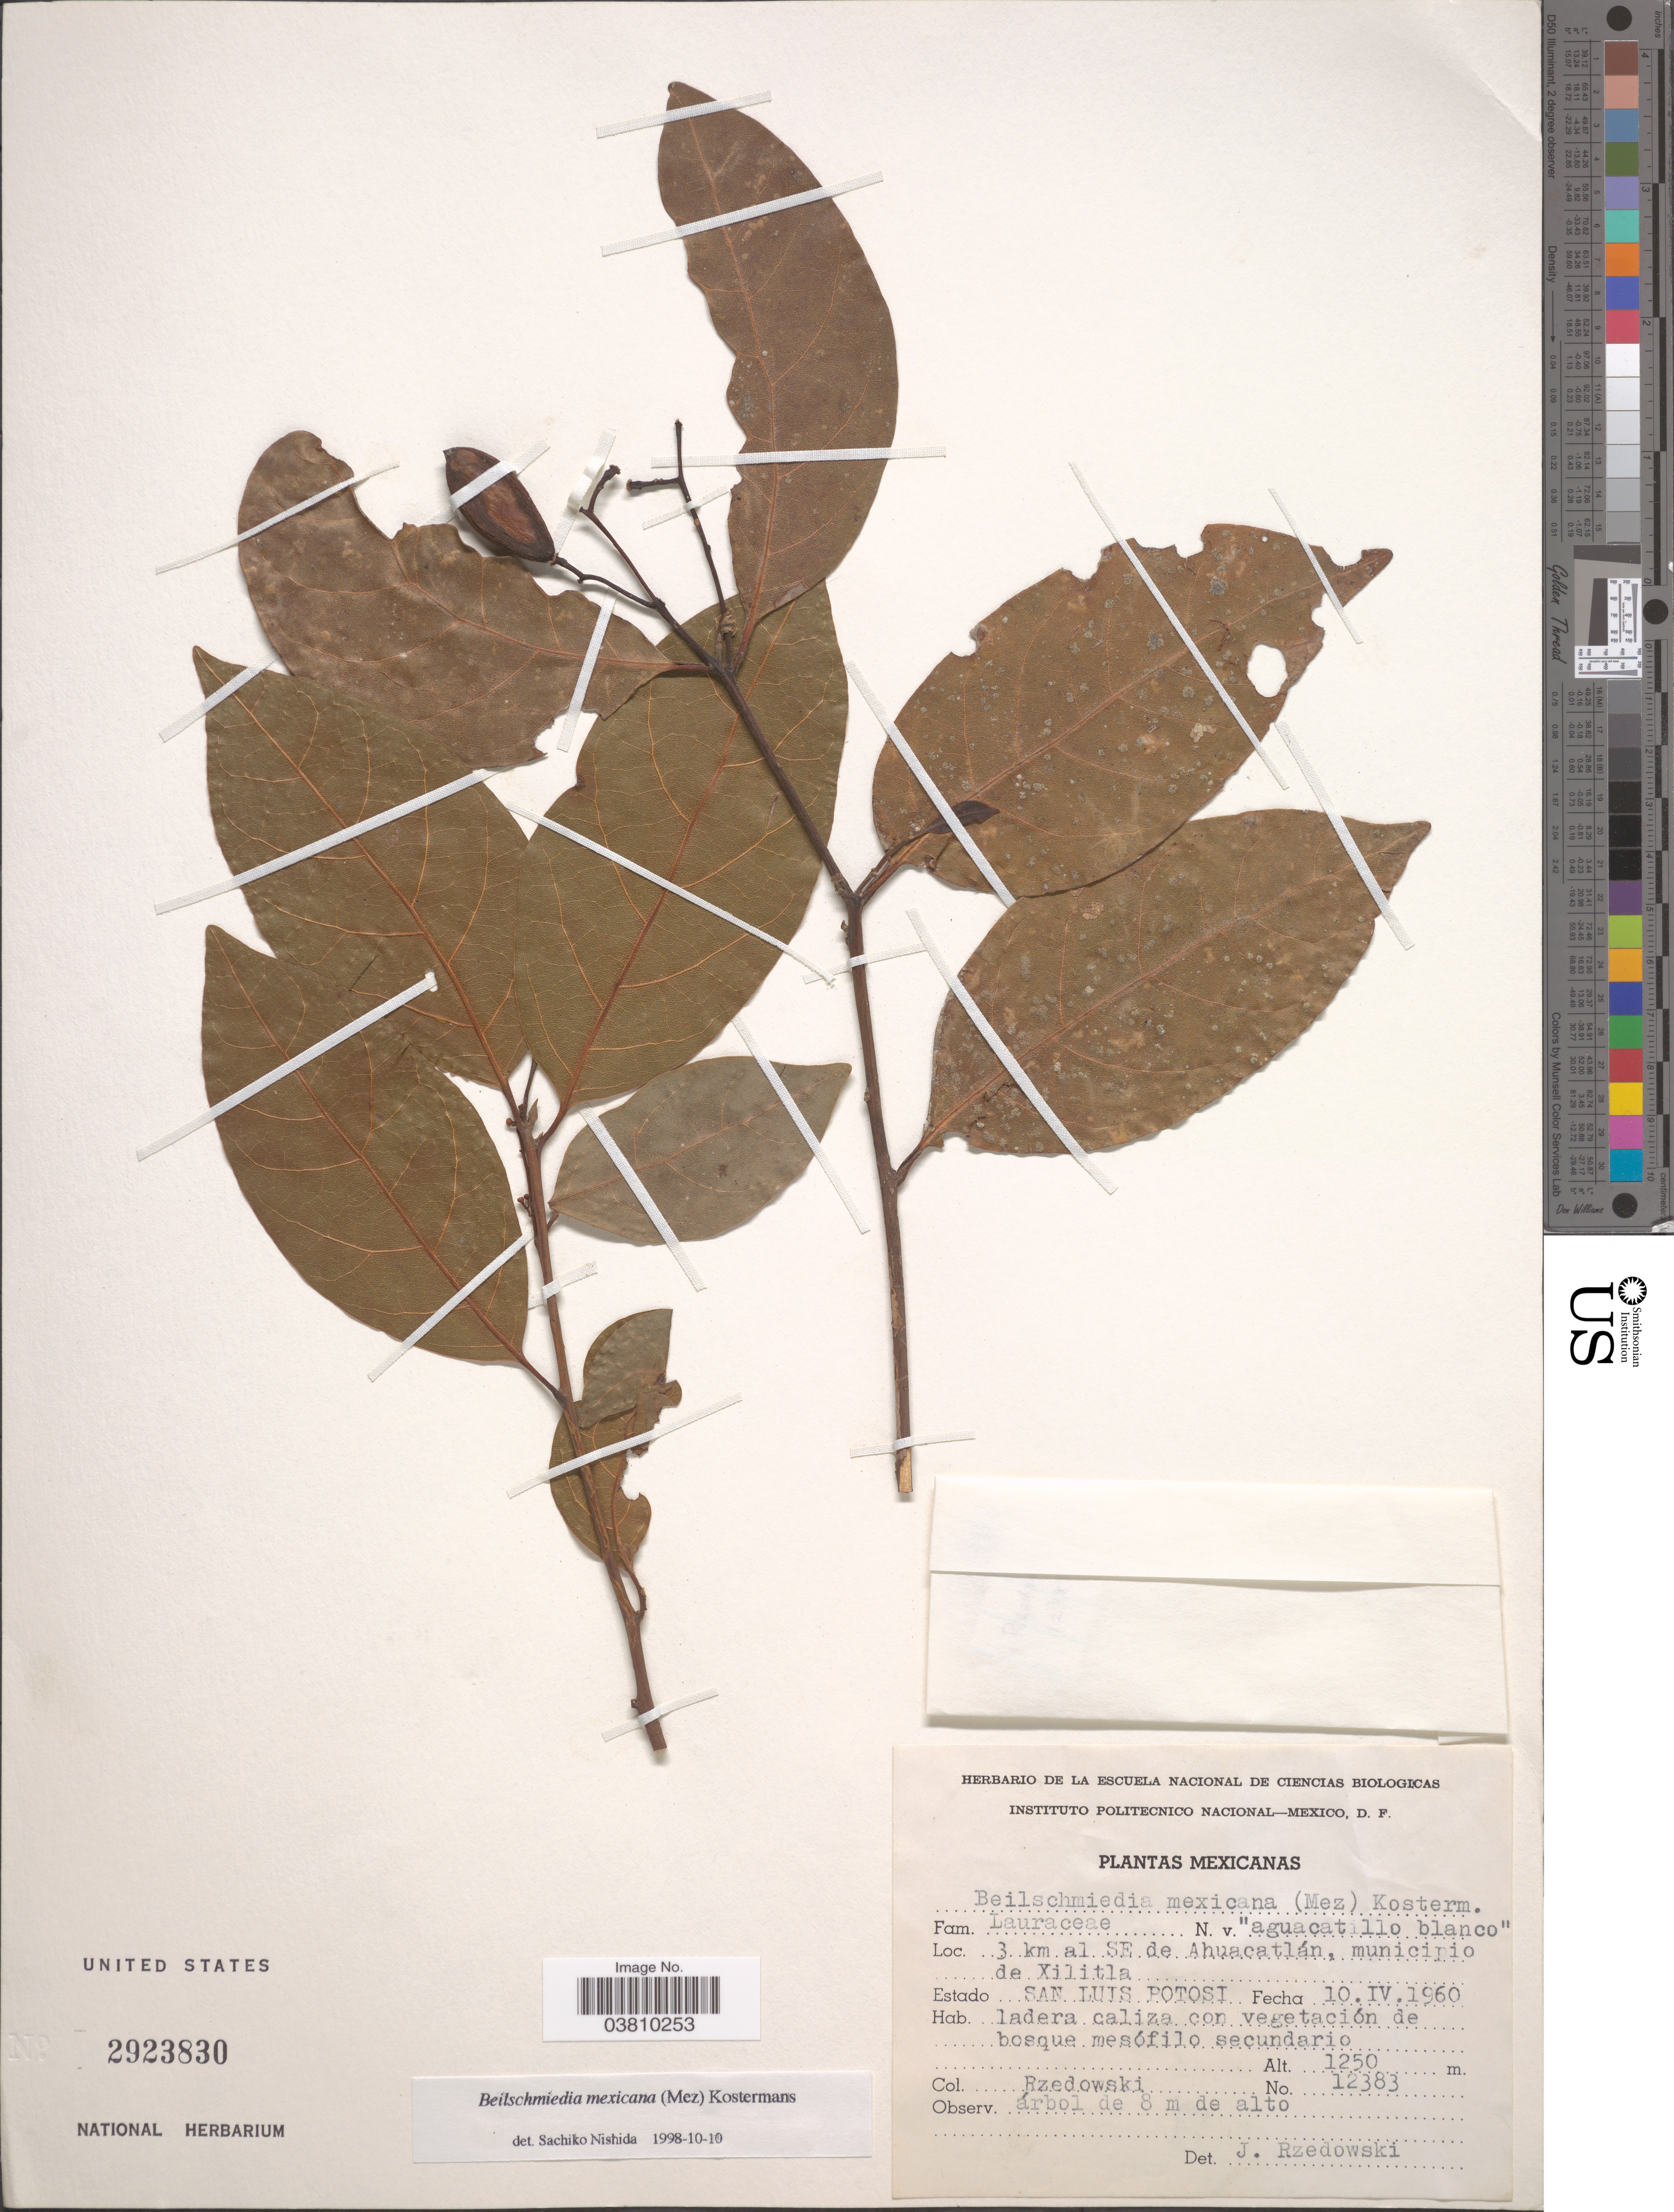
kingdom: Plantae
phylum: Tracheophyta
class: Magnoliopsida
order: Laurales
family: Lauraceae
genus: Beilschmiedia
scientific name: Beilschmiedia mexicana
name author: (Mez) Kosterm.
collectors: Rzedowski, --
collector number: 12383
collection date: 1960-04-10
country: Mexico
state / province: San Luis Potosí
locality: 3 km al SE de Ahuacatlán, municipio de Xilitla.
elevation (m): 1250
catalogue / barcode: US 2923830